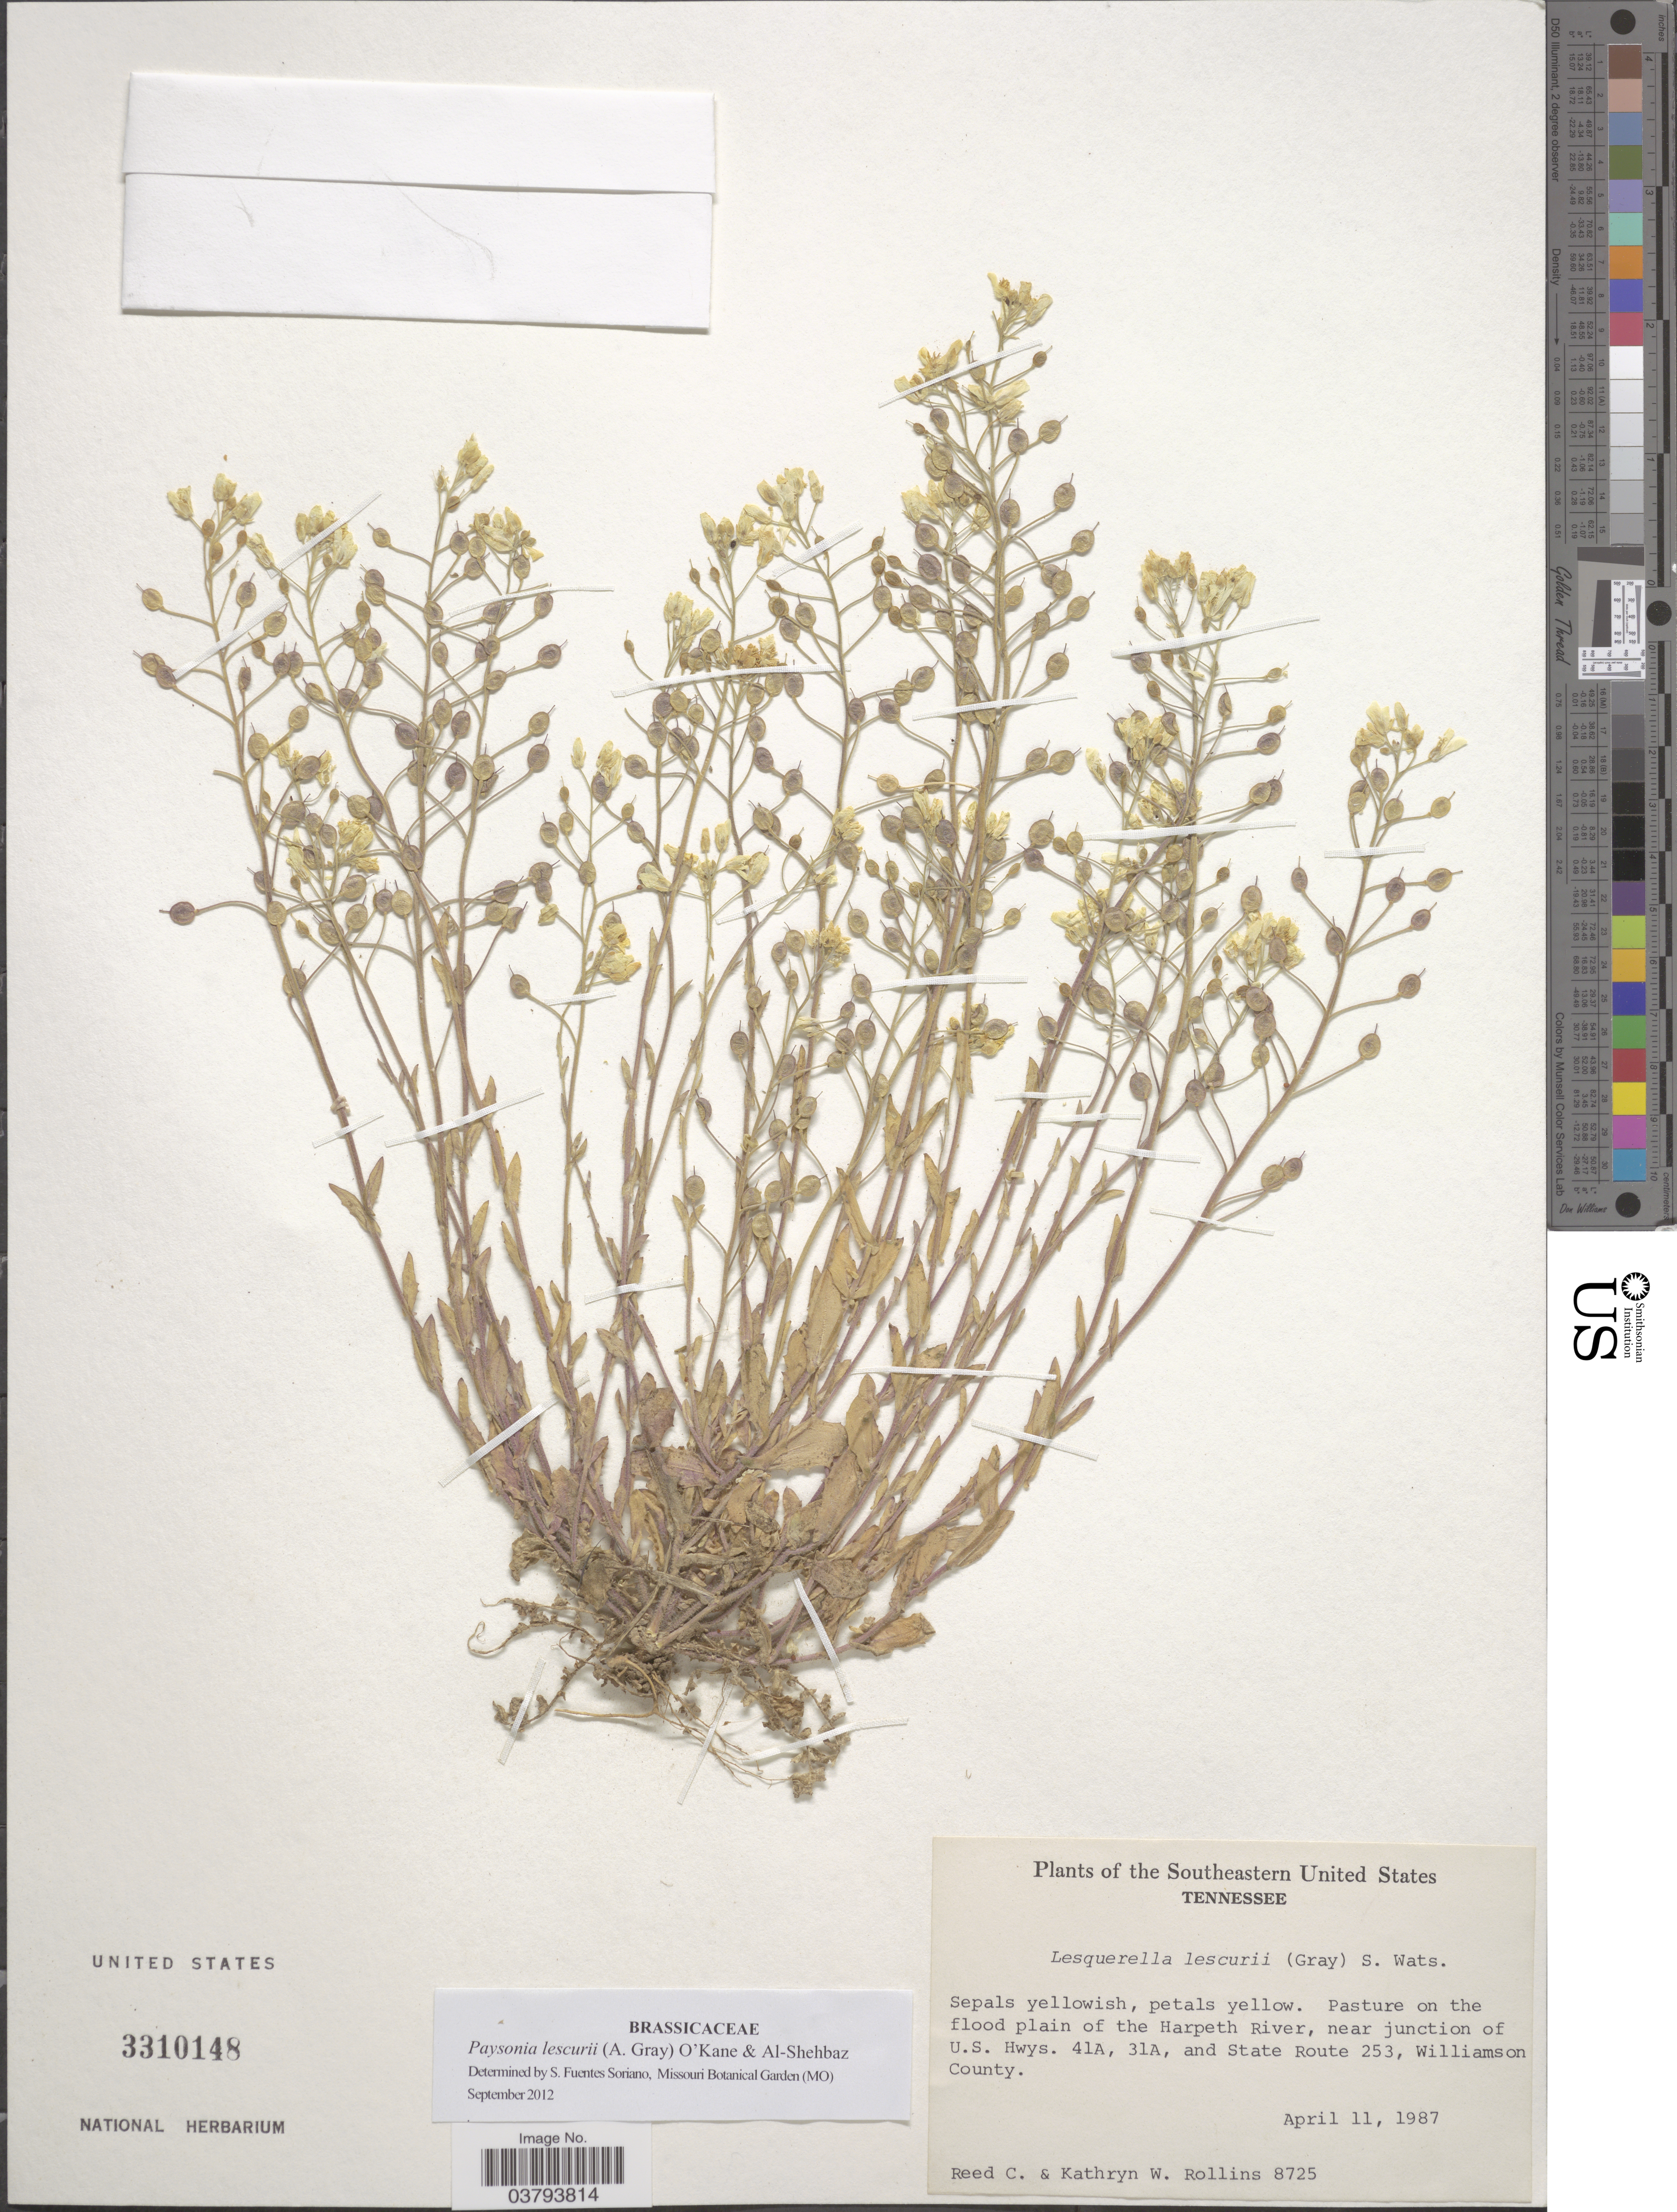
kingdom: Plantae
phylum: Tracheophyta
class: Magnoliopsida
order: Brassicales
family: Brassicaceae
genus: Lesquerella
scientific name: Lesquerella lescurii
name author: (A. Gray) S. Watson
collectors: R. C. Rollins & K. W. Rollins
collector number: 8725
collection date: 1987-04-11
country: United States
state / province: Tennessee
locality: Southeastern United States; Pasture on the flood plain of the Harpeth River, near junction of U.S. Hwys. 41A, 31A, and State Route 253, Williamson County.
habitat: pasture on the flood plain of the river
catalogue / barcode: US 3310148